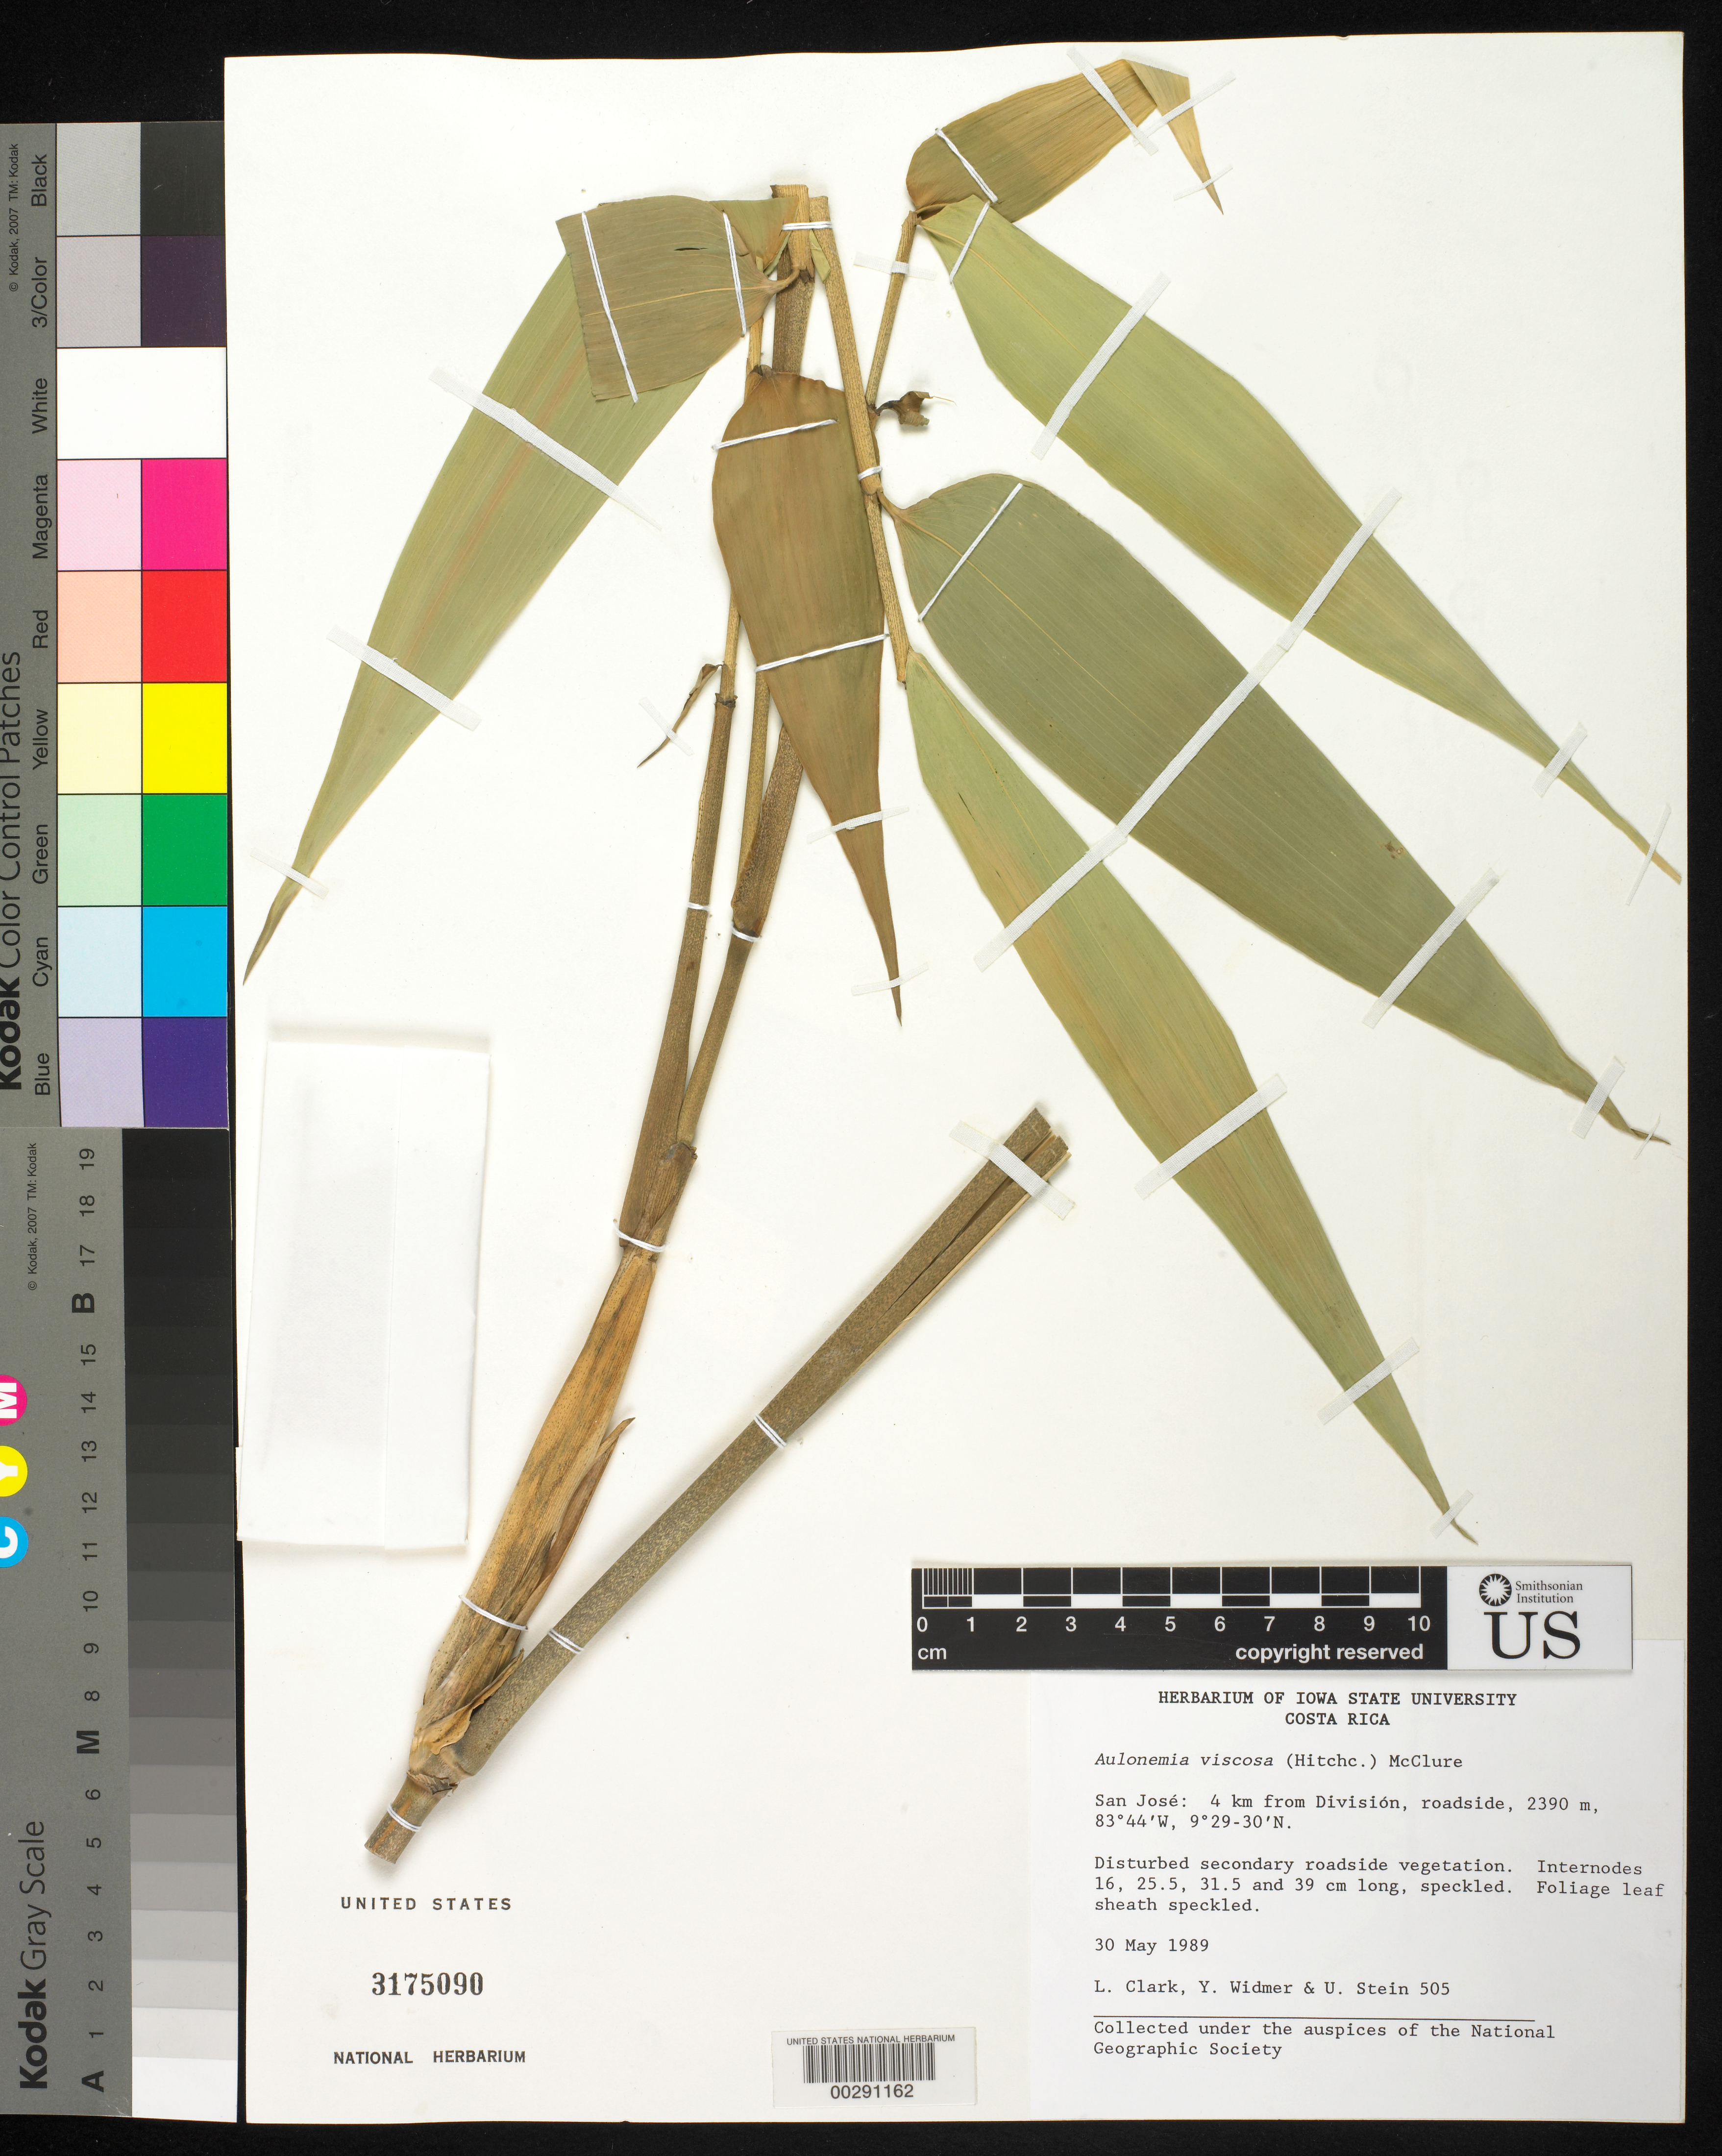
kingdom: Plantae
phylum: Tracheophyta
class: Liliopsida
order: Poales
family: Poaceae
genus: Aulonemia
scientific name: Aulonemia viscosa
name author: (Hitchc.) McClure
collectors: L. G. Clark, Y. Widmer & U. Stein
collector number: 505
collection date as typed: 30 May 1989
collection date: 1989-05-30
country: Costa Rica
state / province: San José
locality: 4 km from division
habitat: Disturbed secondary roadside vegetation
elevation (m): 2390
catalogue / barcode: US 3175090